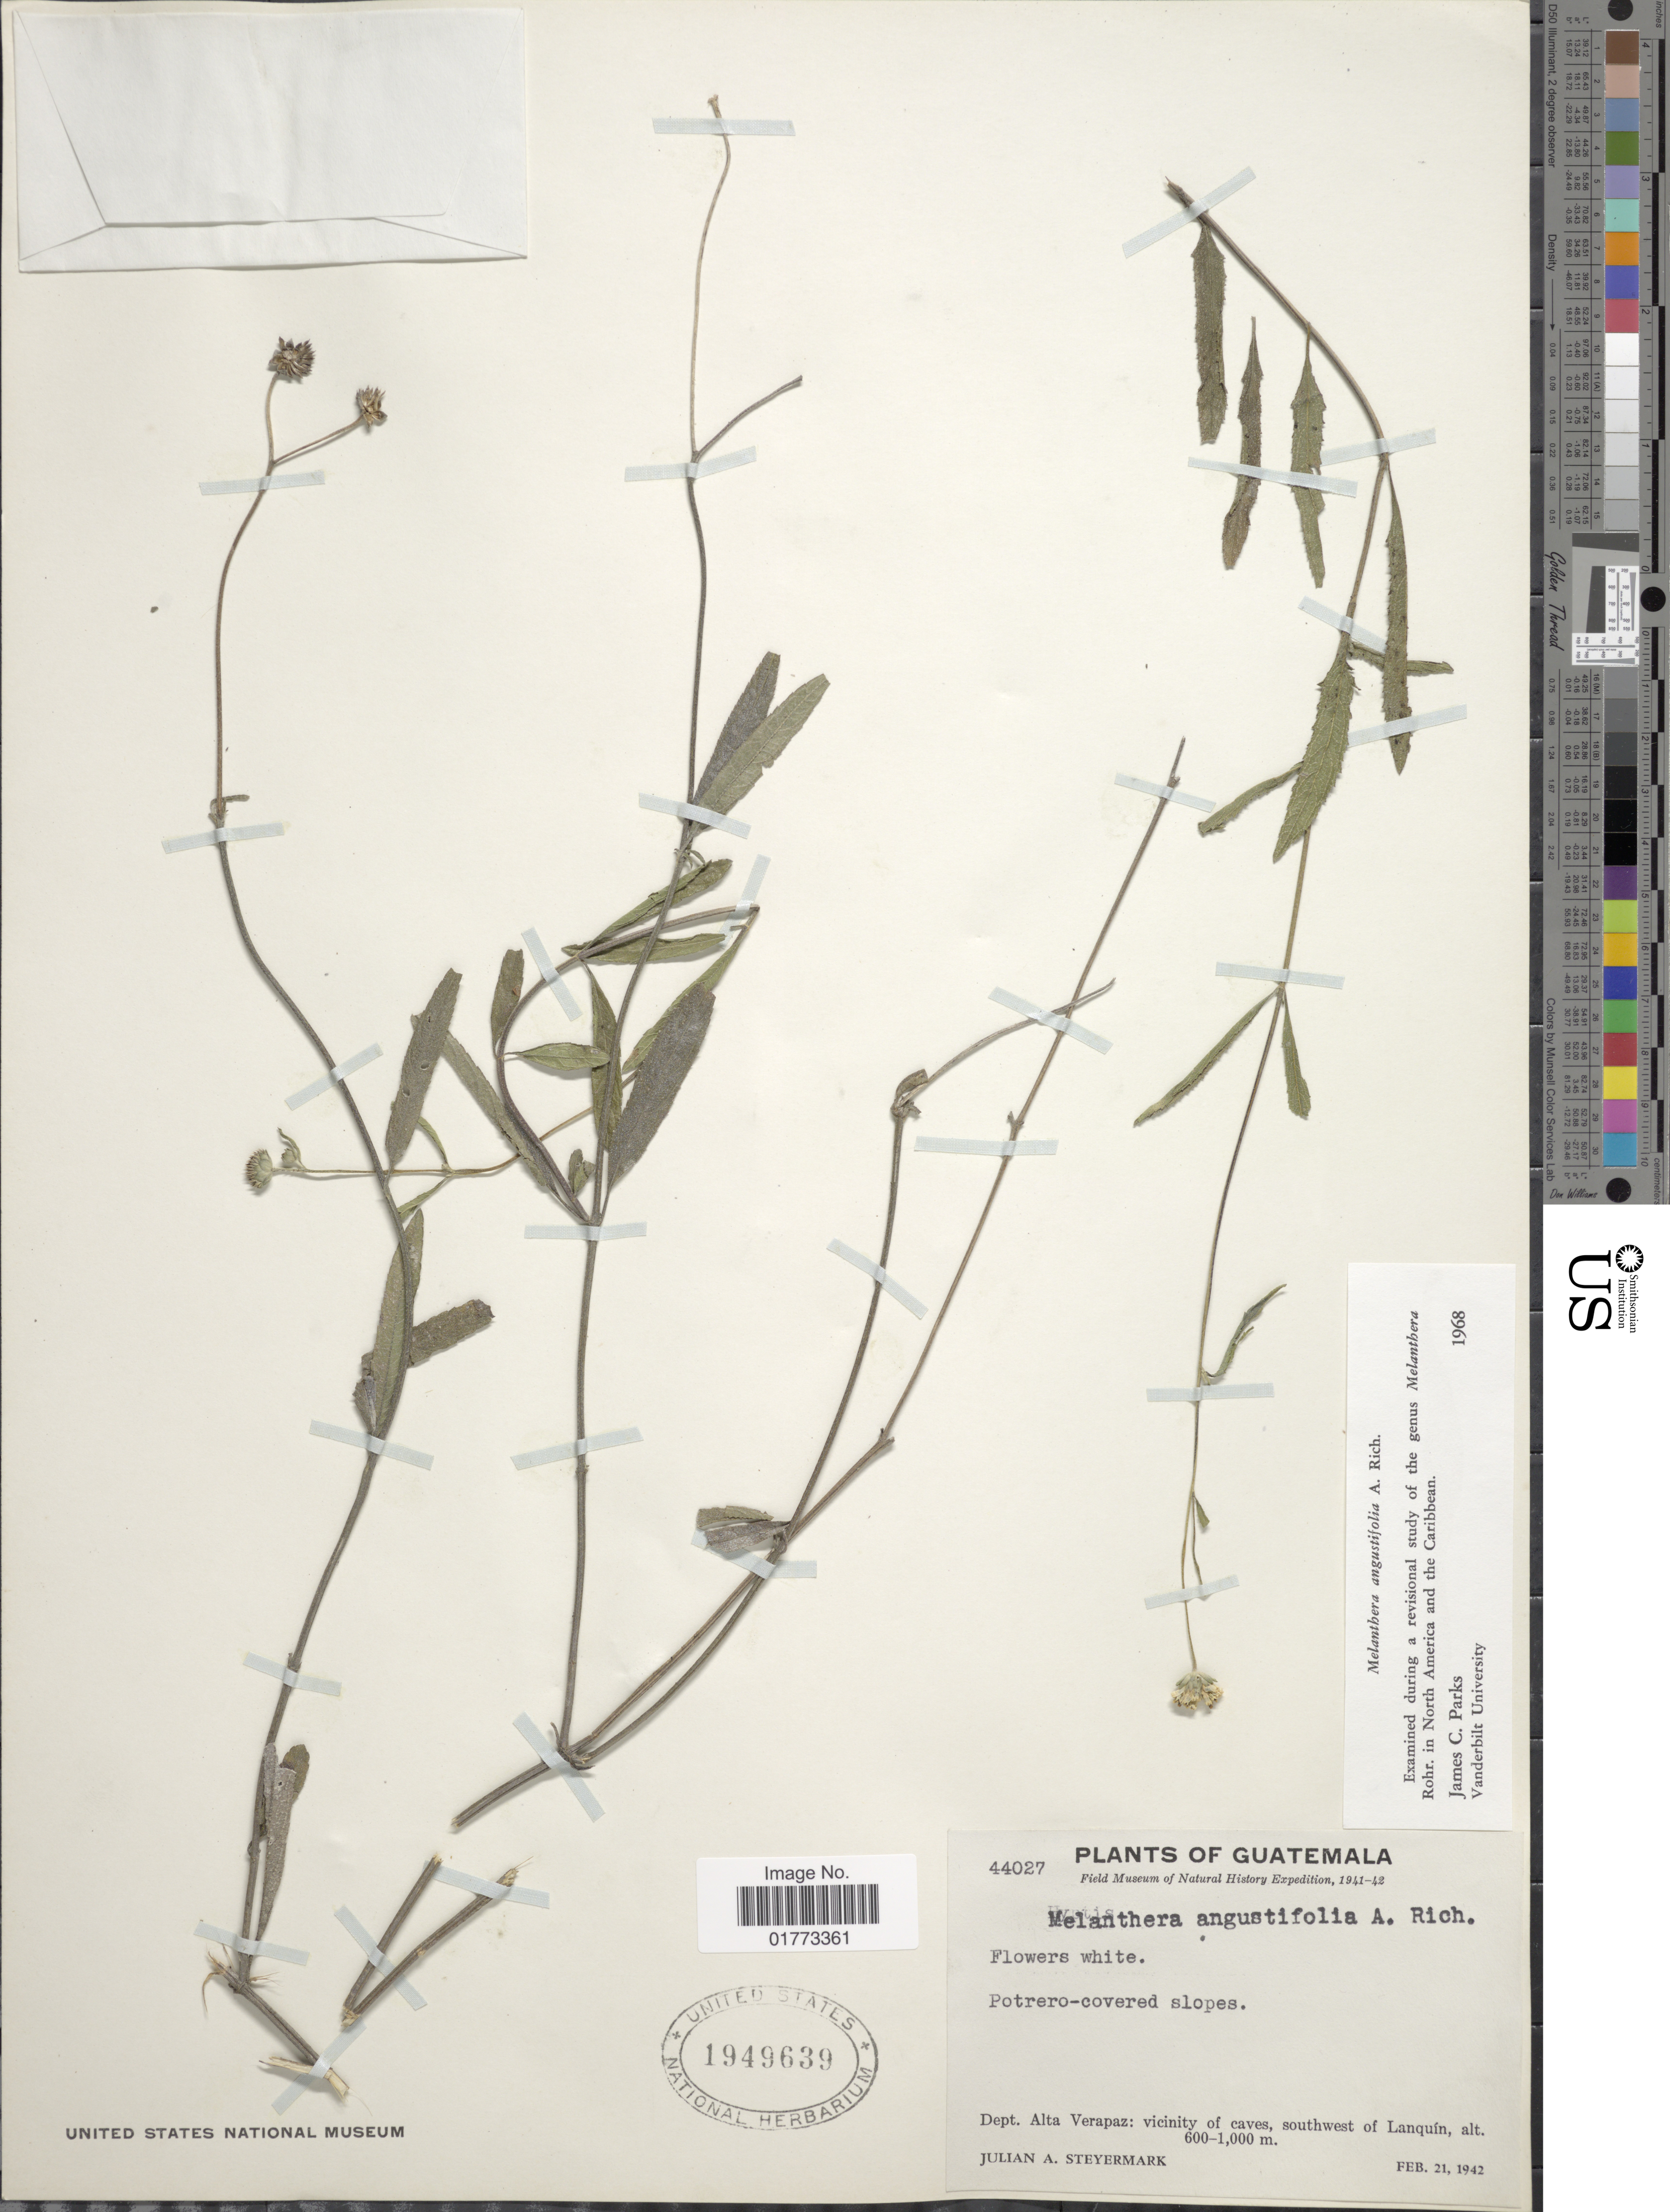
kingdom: Plantae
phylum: Tracheophyta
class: Magnoliopsida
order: Asterales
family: Asteraceae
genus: Melanthera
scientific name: Melanthera angustifolia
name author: A. Rich. in Sagra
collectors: J. Steyermark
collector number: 44027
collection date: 1942-02-21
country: Guatemala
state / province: Alta Verapaz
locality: Vicinity of caves, southwest of Lanquín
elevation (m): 600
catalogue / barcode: US 1949639